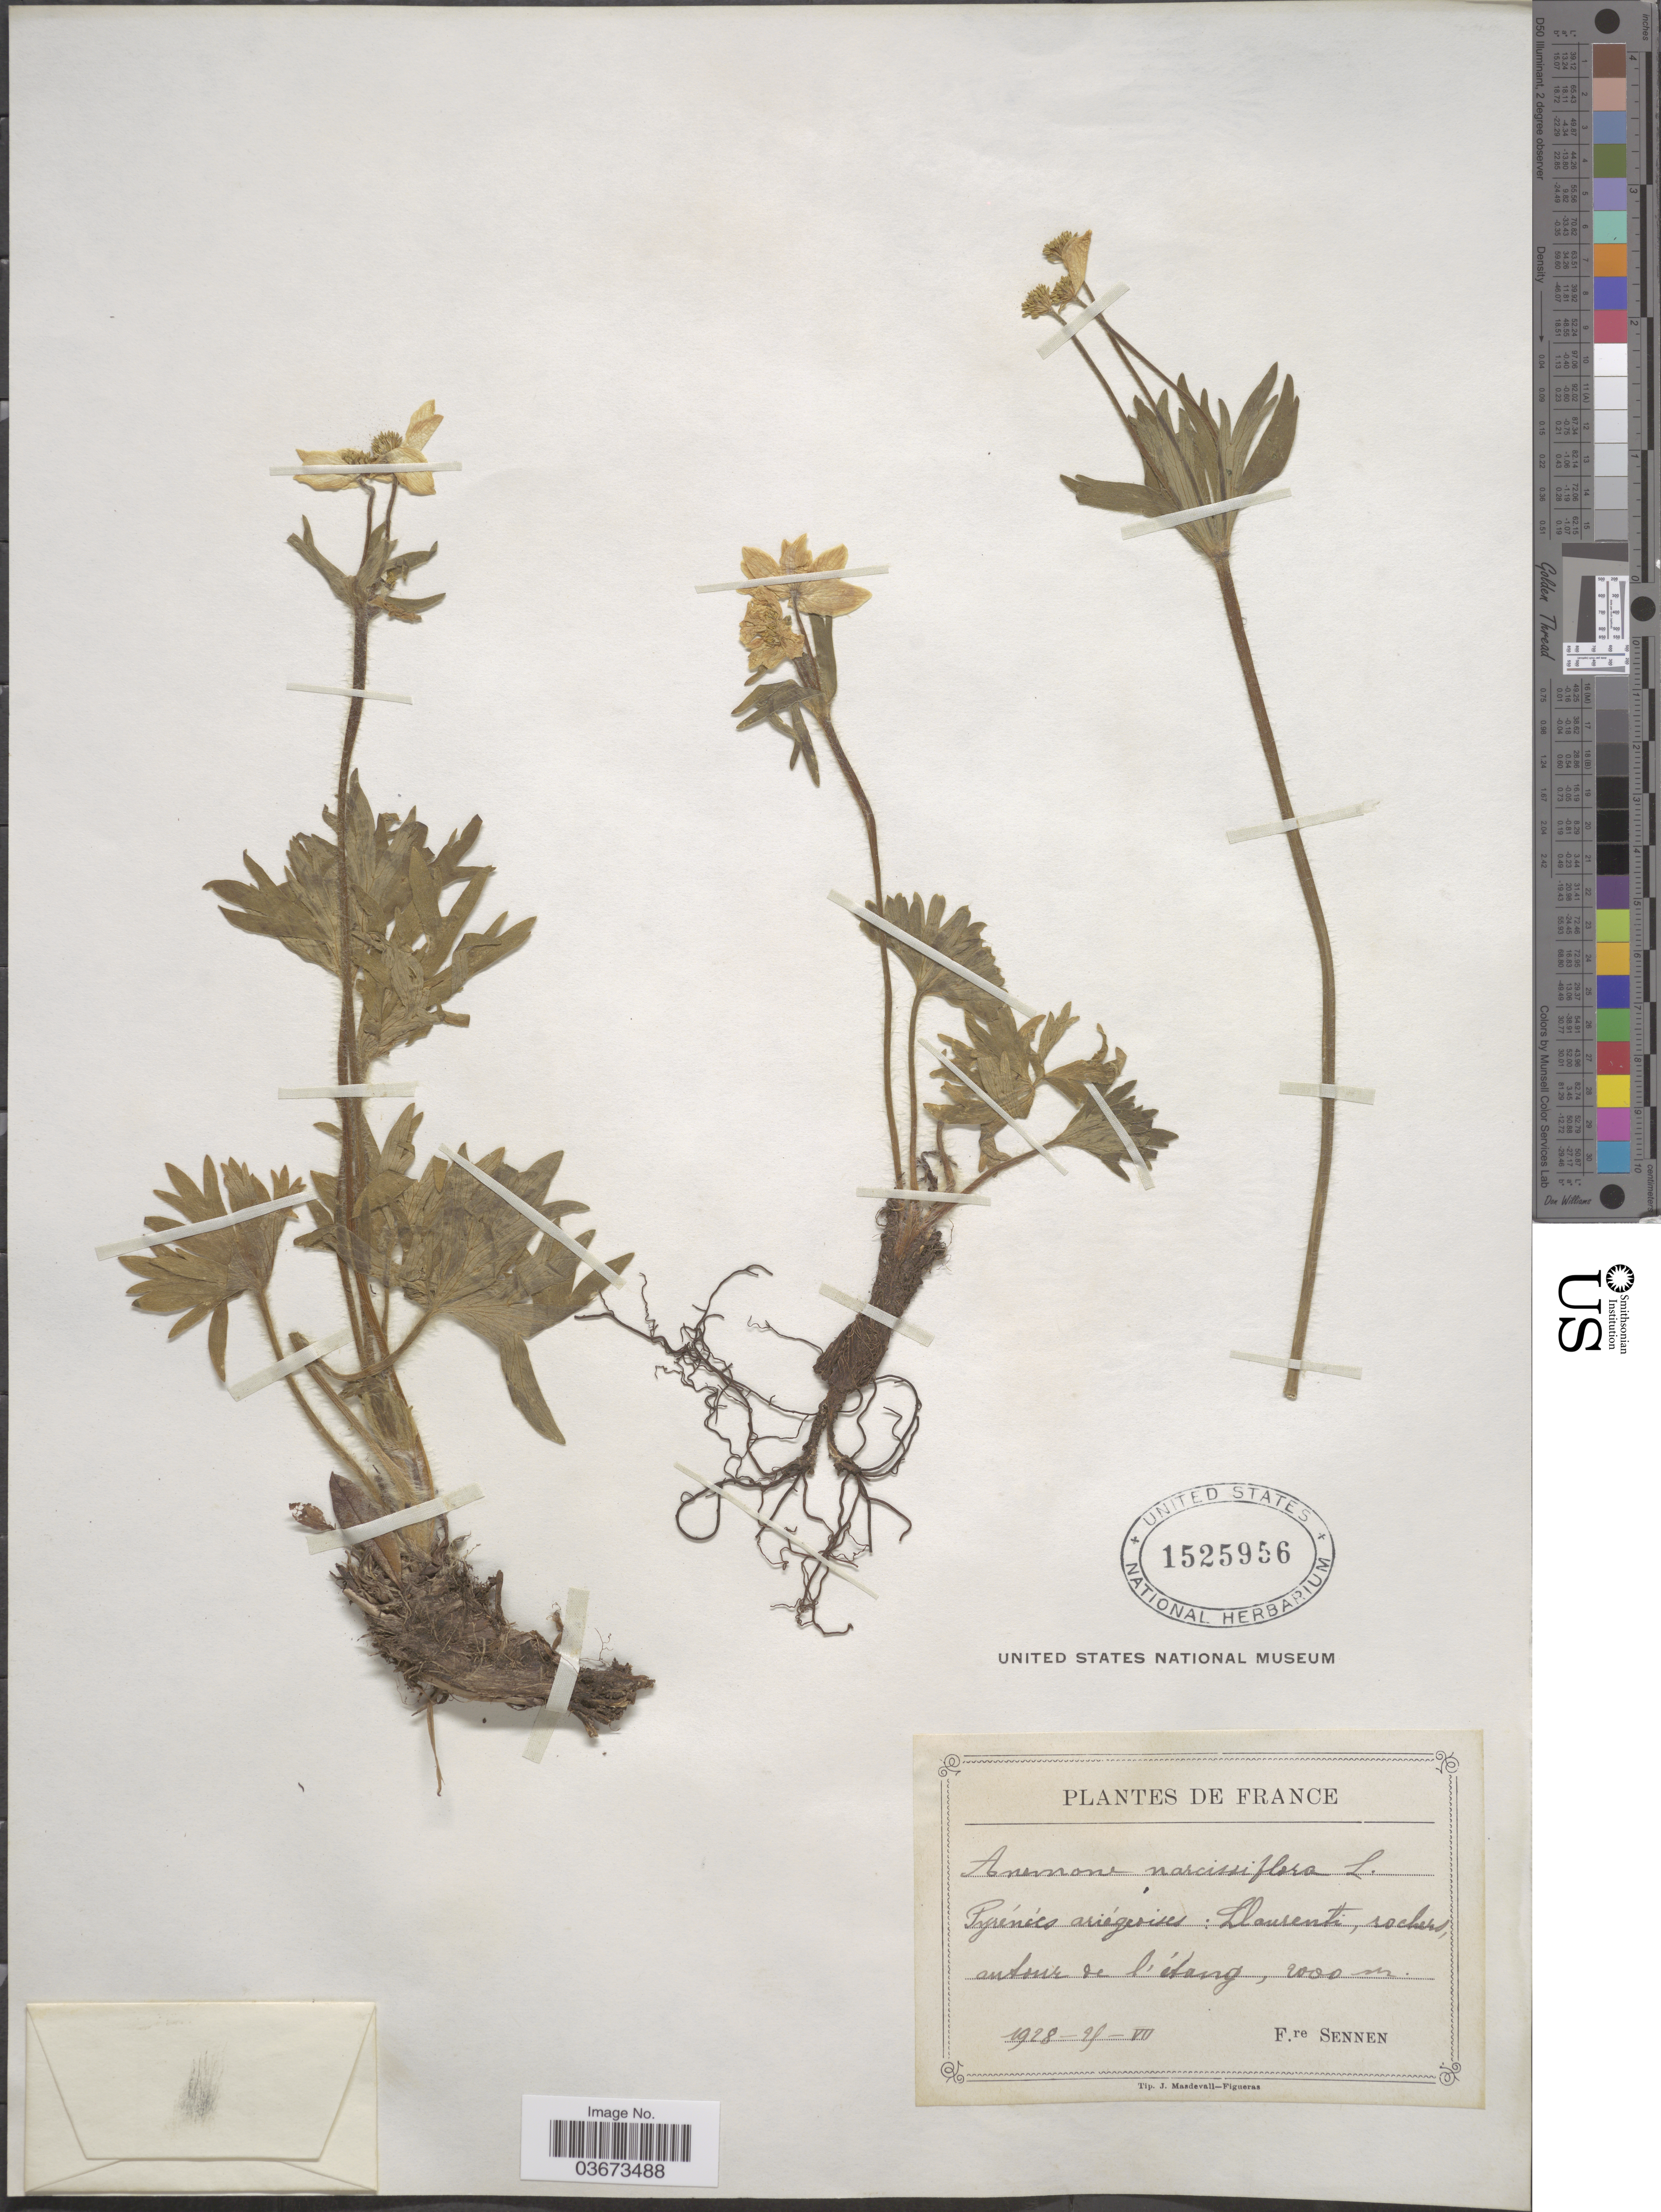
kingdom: Plantae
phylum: Tracheophyta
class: Magnoliopsida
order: Ranunculales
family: Ranunculaceae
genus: Anemone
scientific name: Anemone narcissiflora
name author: L.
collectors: E. Sennen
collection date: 1928-07-25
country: France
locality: Pyrénées ariégeoises: Llaurenti, rochers, autour de l'étang.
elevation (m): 2000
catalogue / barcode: US 1525956